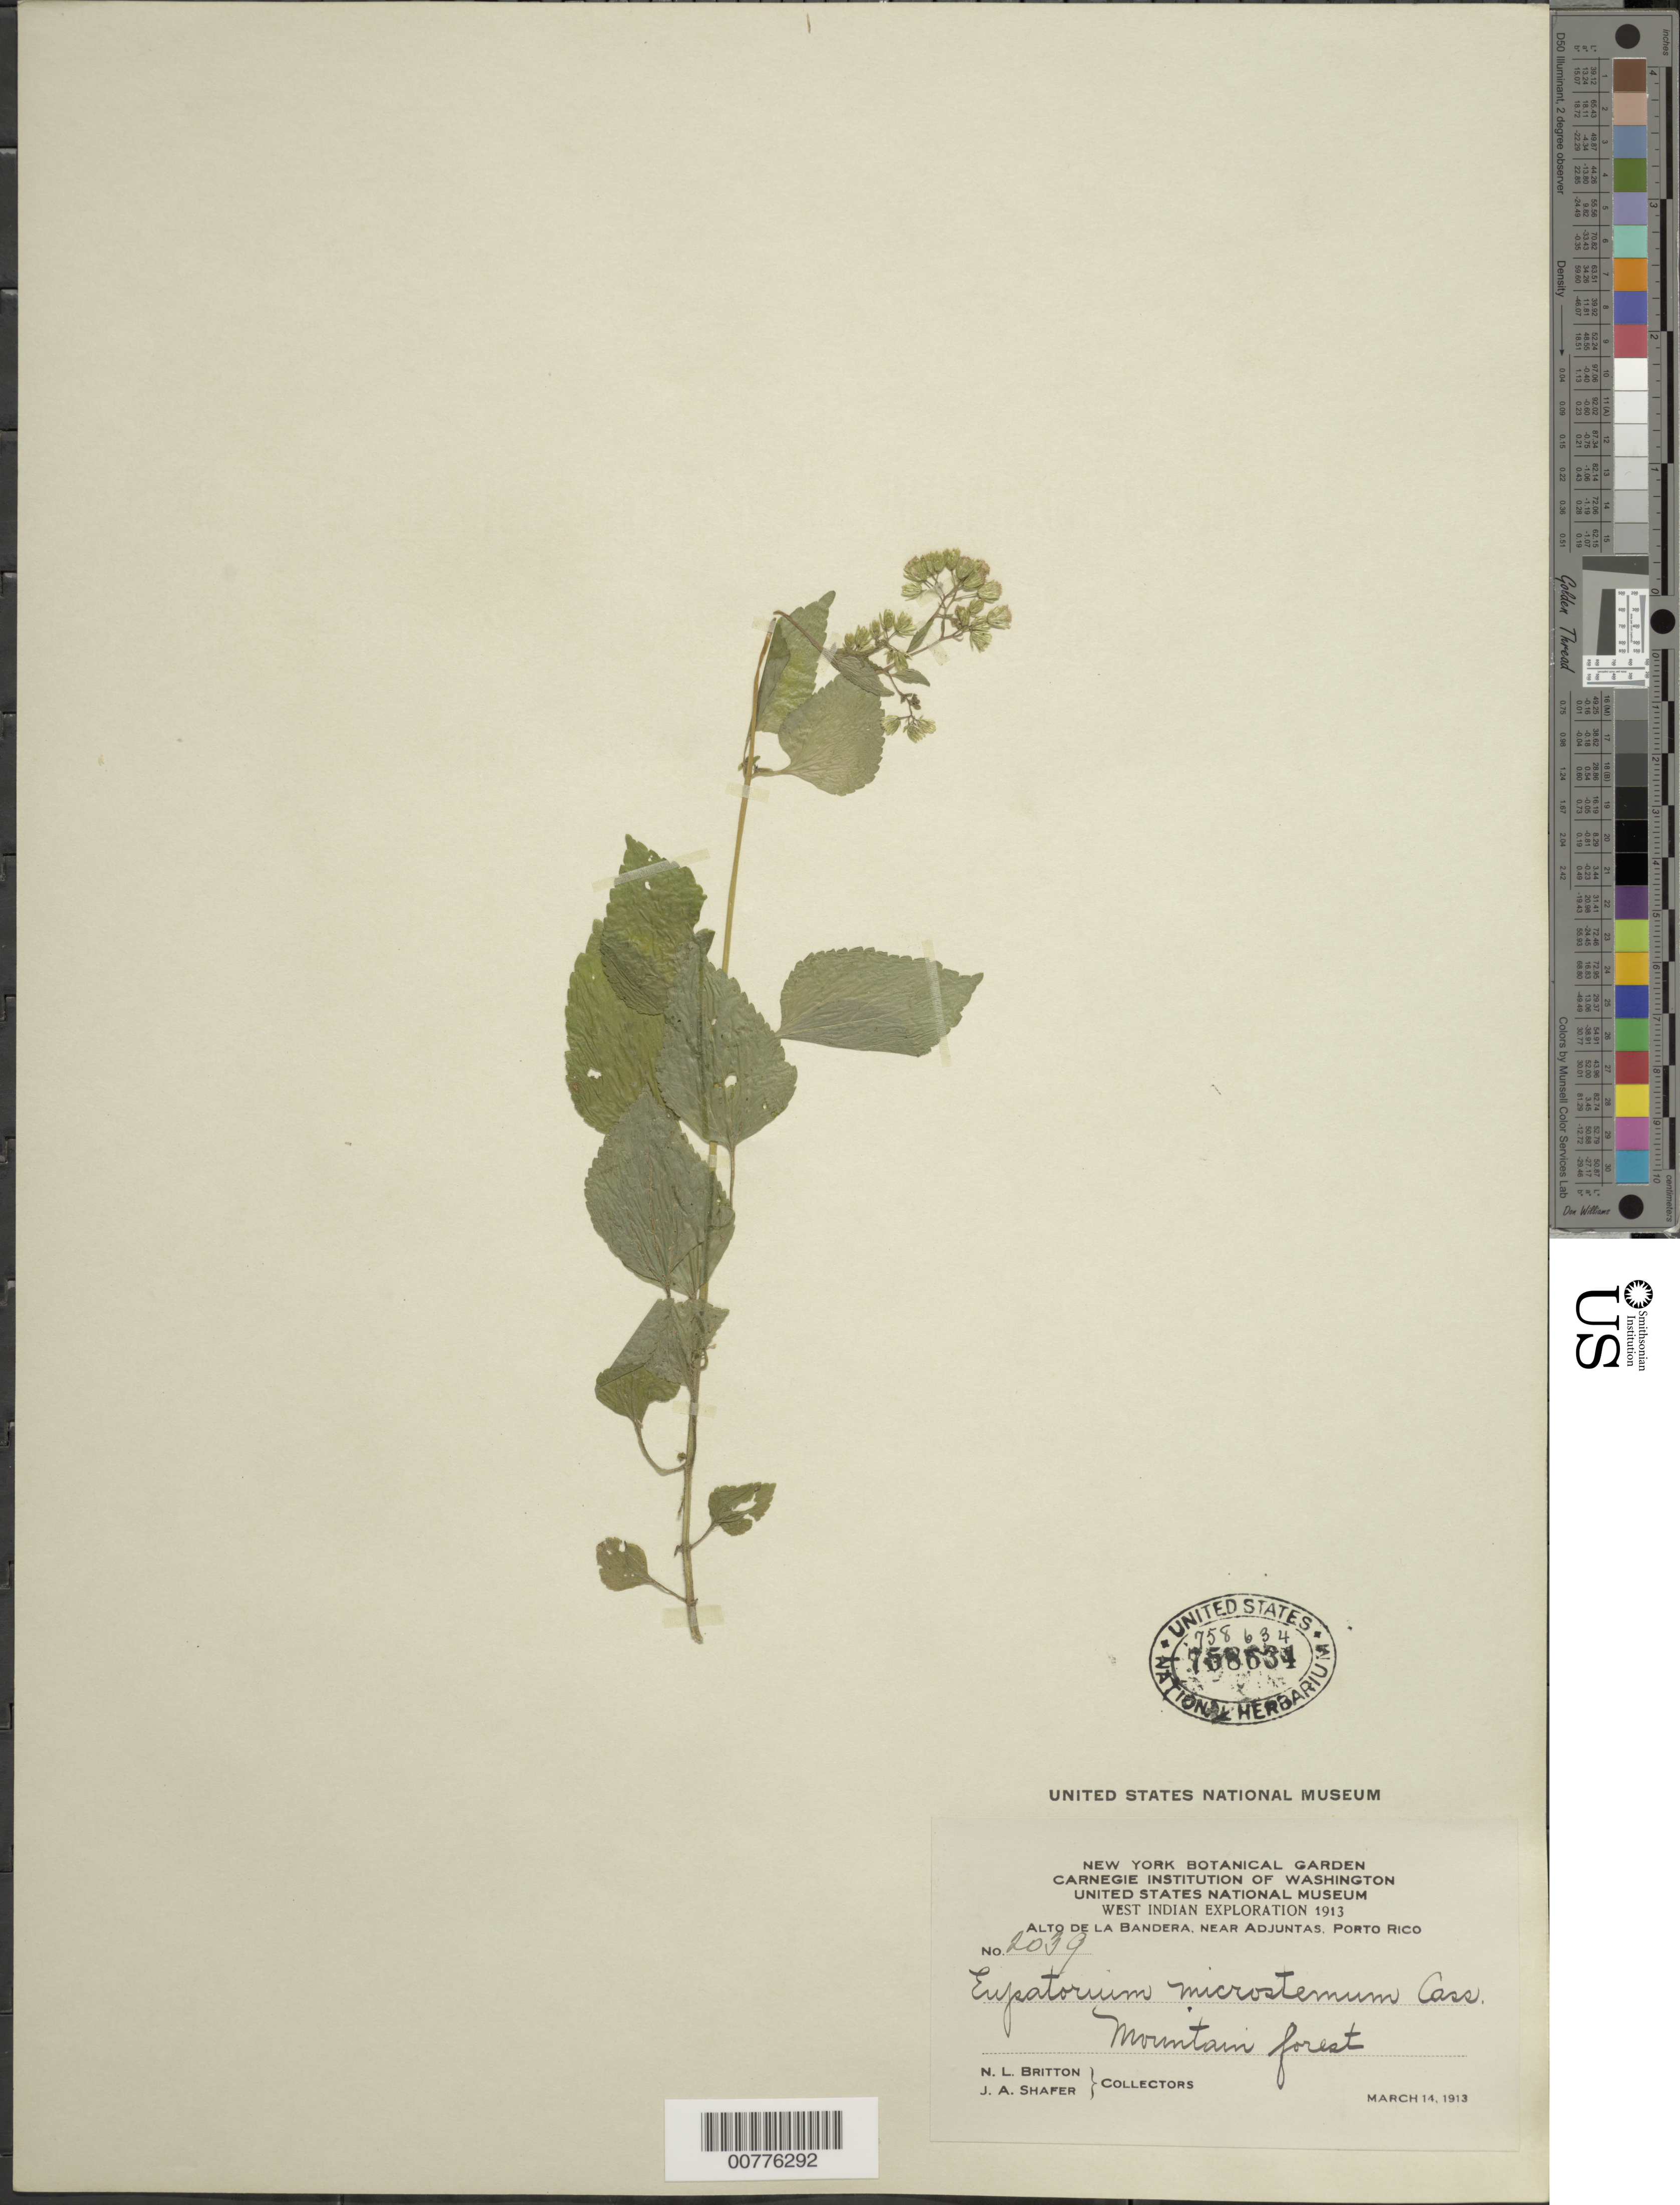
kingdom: Plantae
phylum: Tracheophyta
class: Magnoliopsida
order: Asterales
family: Asteraceae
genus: Fleischmannia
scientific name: Fleischmannia microstemon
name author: (Cass.) R.M. King & H. Rob.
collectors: N. Britton & J. A. Shafer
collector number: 2039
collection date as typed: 14 Mar 1913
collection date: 1913-03-14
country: Puerto Rico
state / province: Adjuntas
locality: Alto de la Bandera, near Adjuntas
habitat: Mountain forest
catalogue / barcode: US 758634